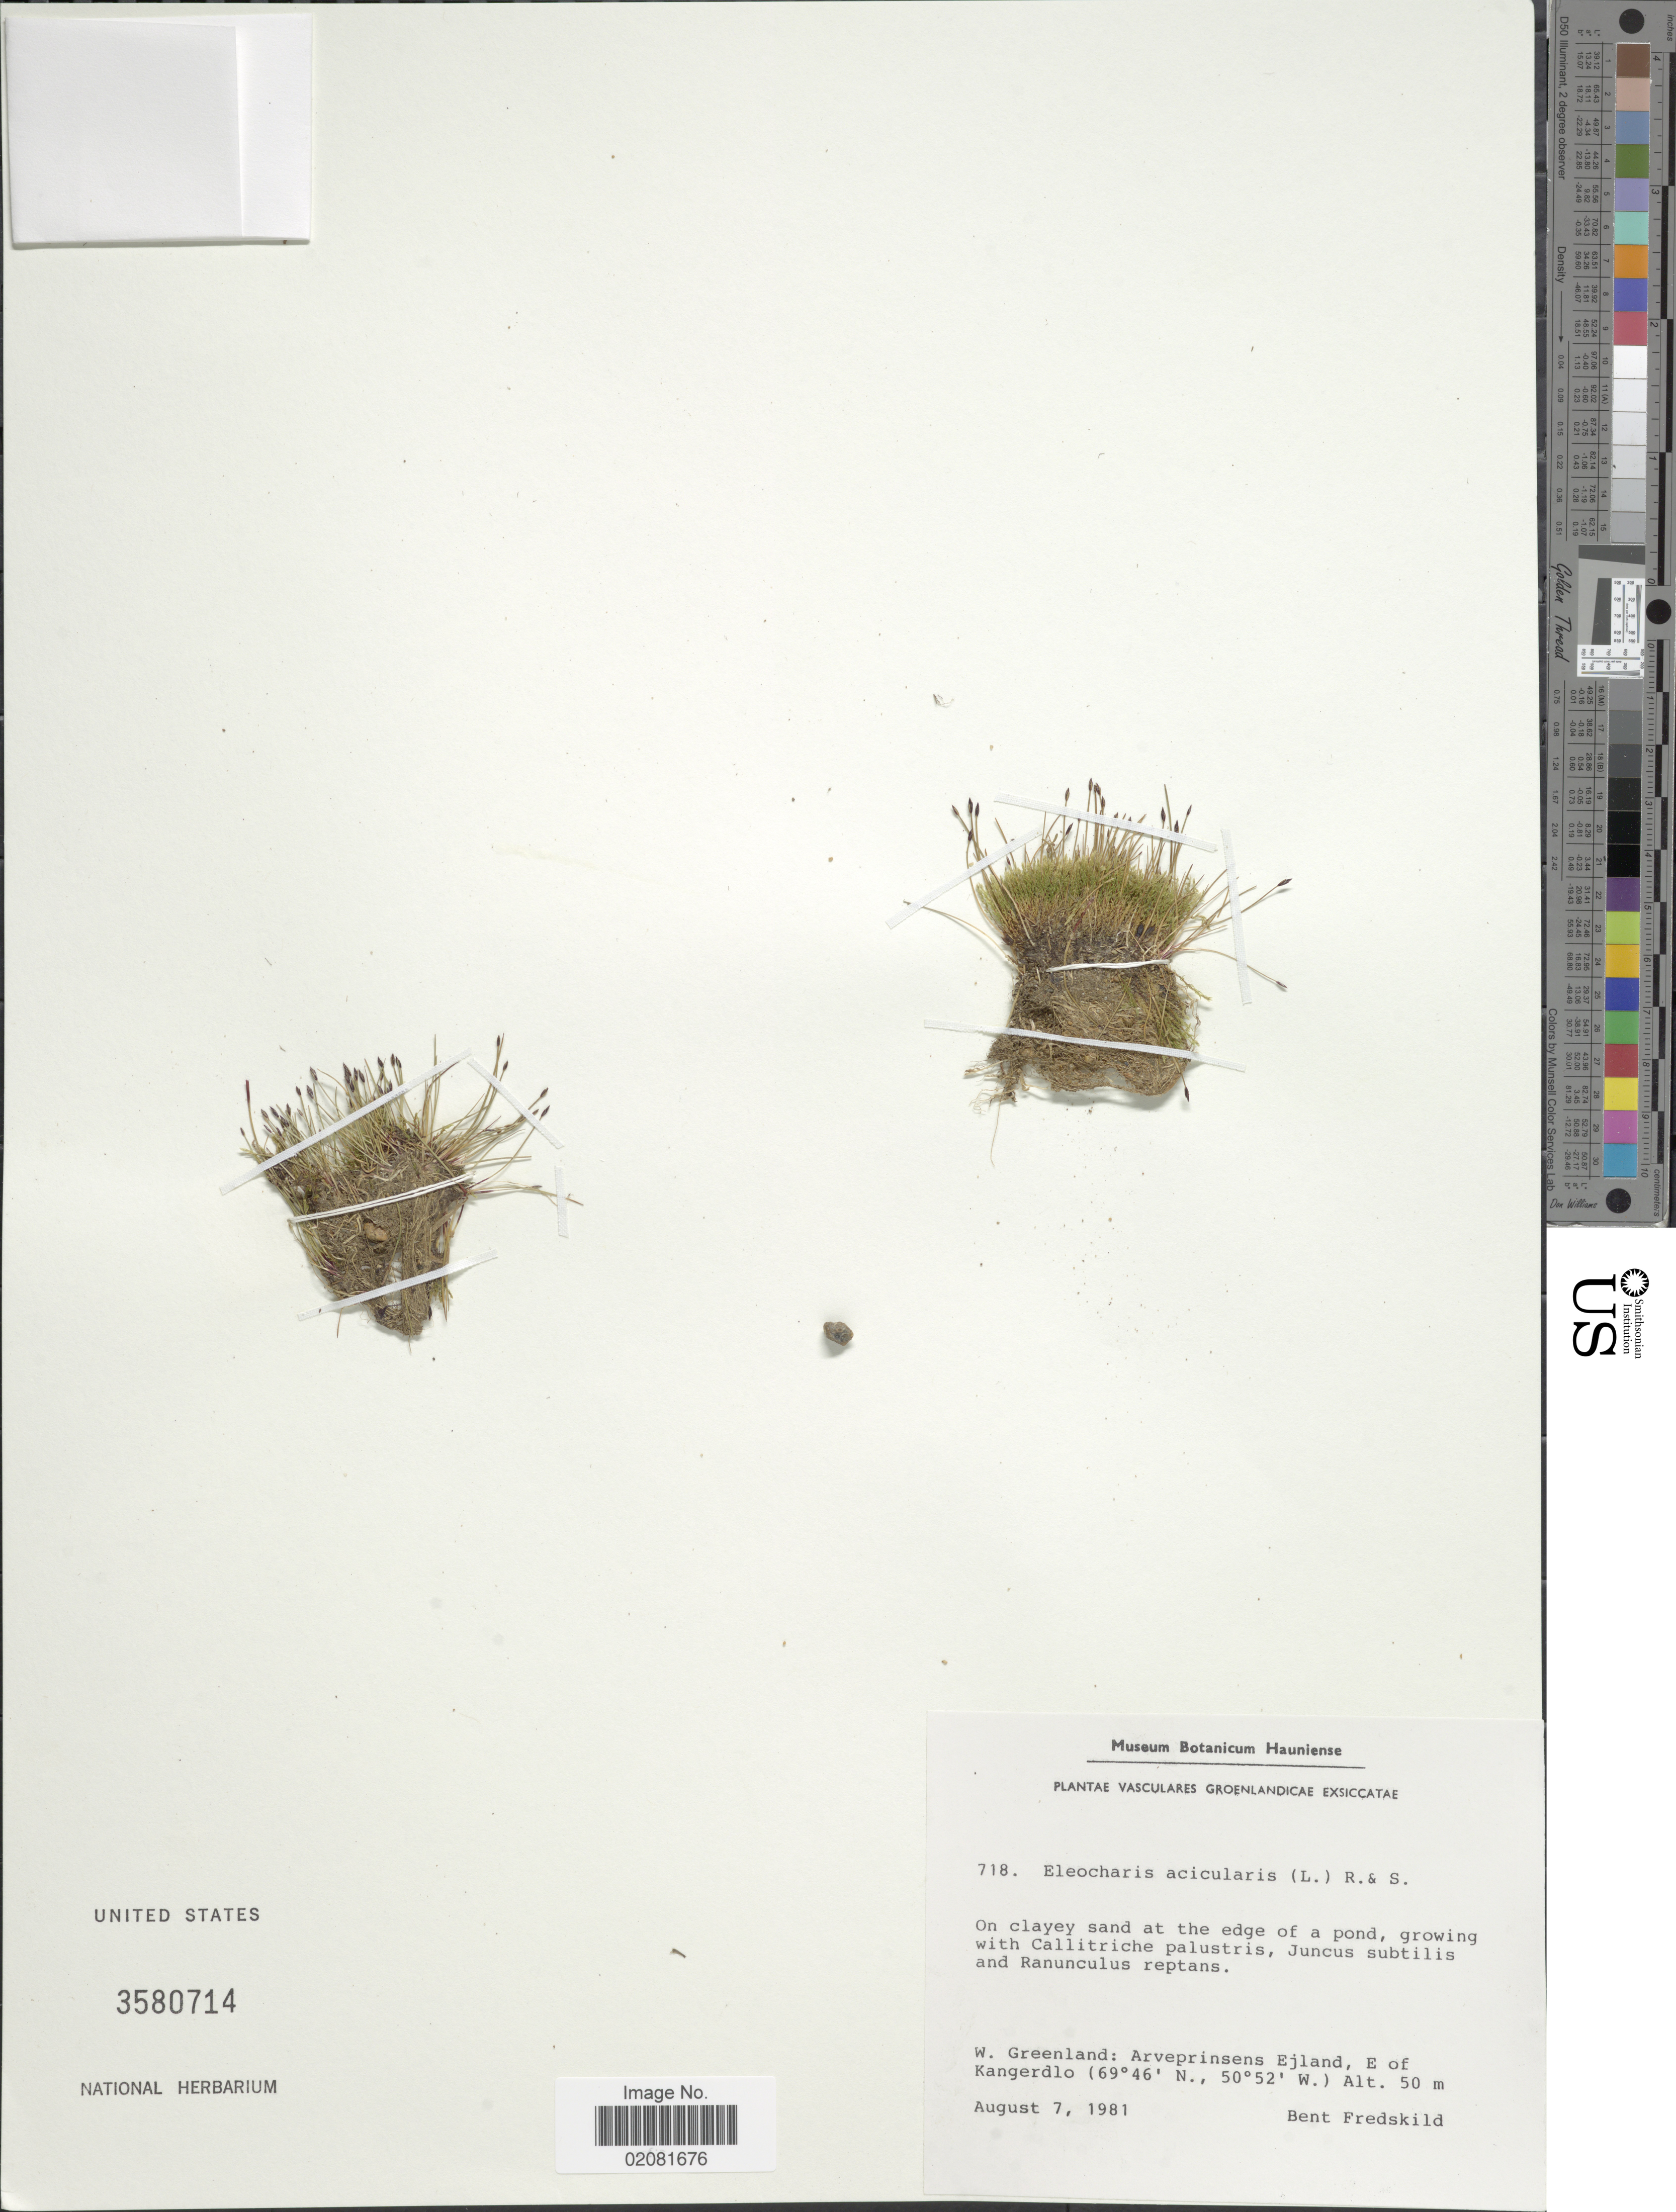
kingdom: Plantae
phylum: Tracheophyta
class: Liliopsida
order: Poales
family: Cyperaceae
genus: Eleocharis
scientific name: Eleocharis acicularis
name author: (L.) Roem. & Schult.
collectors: B. Fredskild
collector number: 718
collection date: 1981-08-07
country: Greenland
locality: W. Greenland: Arveprinsens Ejland, E of Kangerdlo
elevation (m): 50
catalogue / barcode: US 3580714